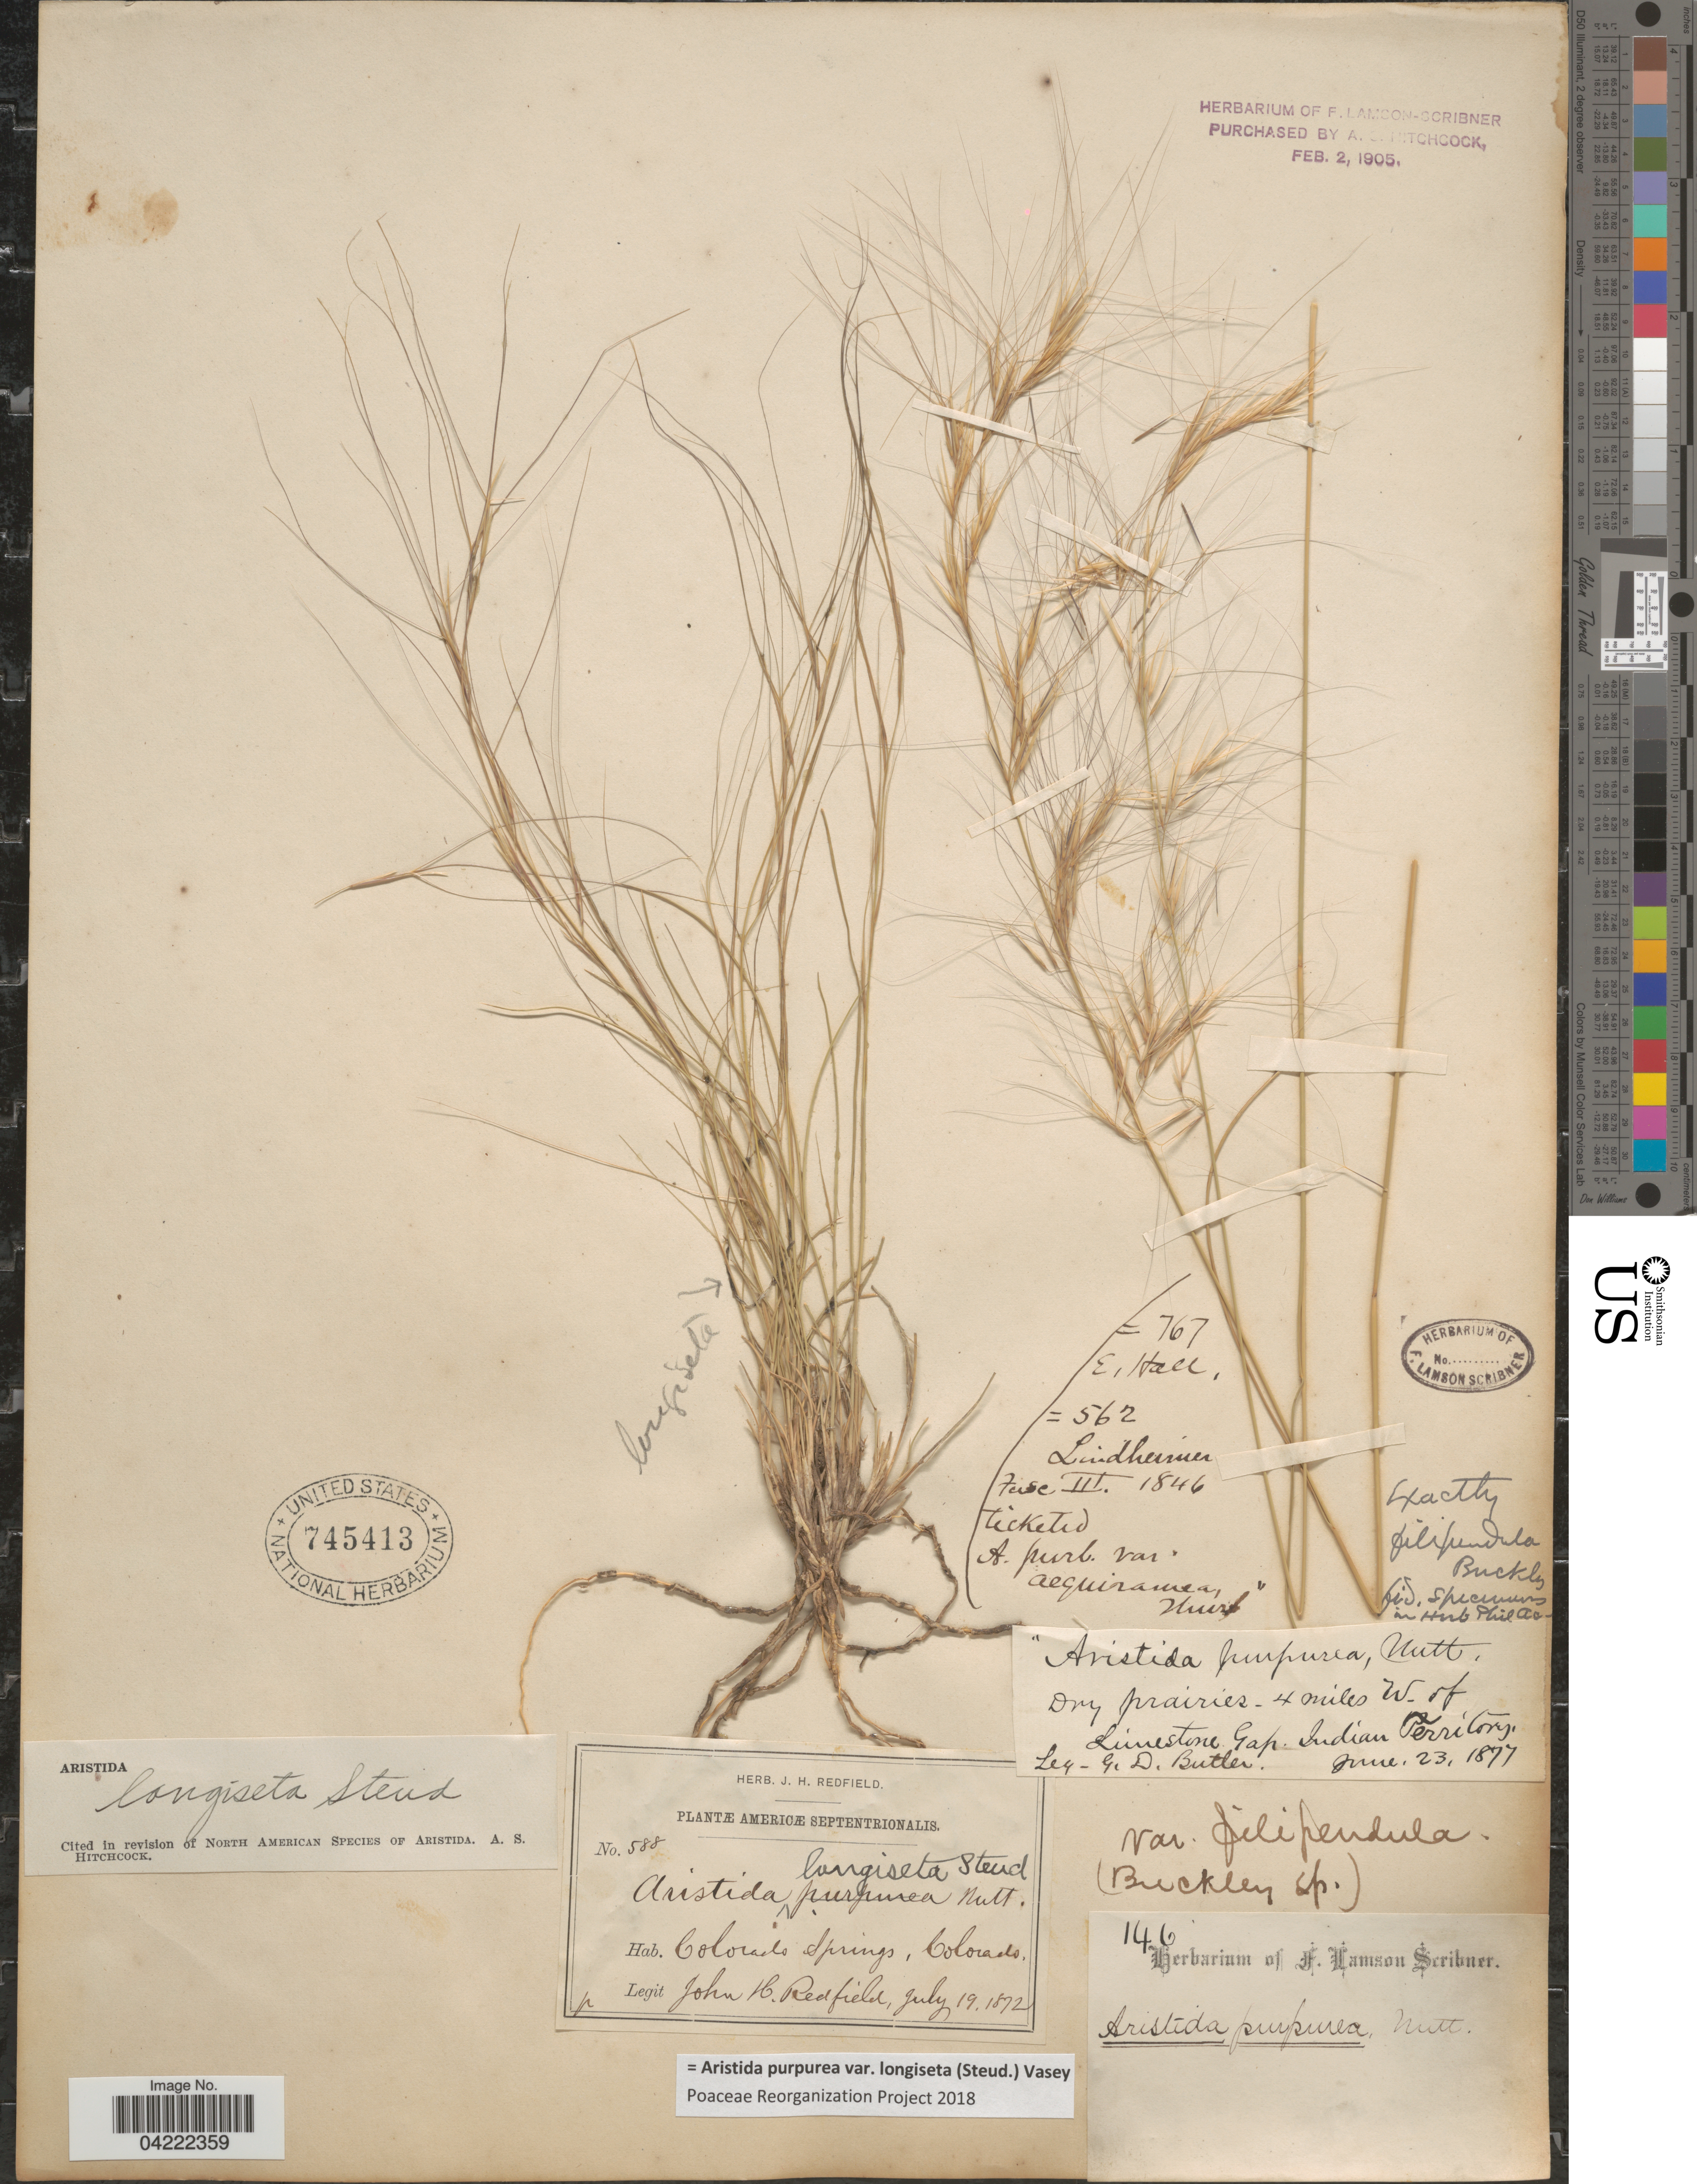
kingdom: Plantae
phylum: Tracheophyta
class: Liliopsida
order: Poales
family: Poaceae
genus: Aristida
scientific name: Aristida purpurea var. longiseta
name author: (Steud.) Vasey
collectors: J. Redfield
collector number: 588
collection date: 1872-07-19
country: United States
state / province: Colorado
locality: Colorado Springs.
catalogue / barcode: US 745413